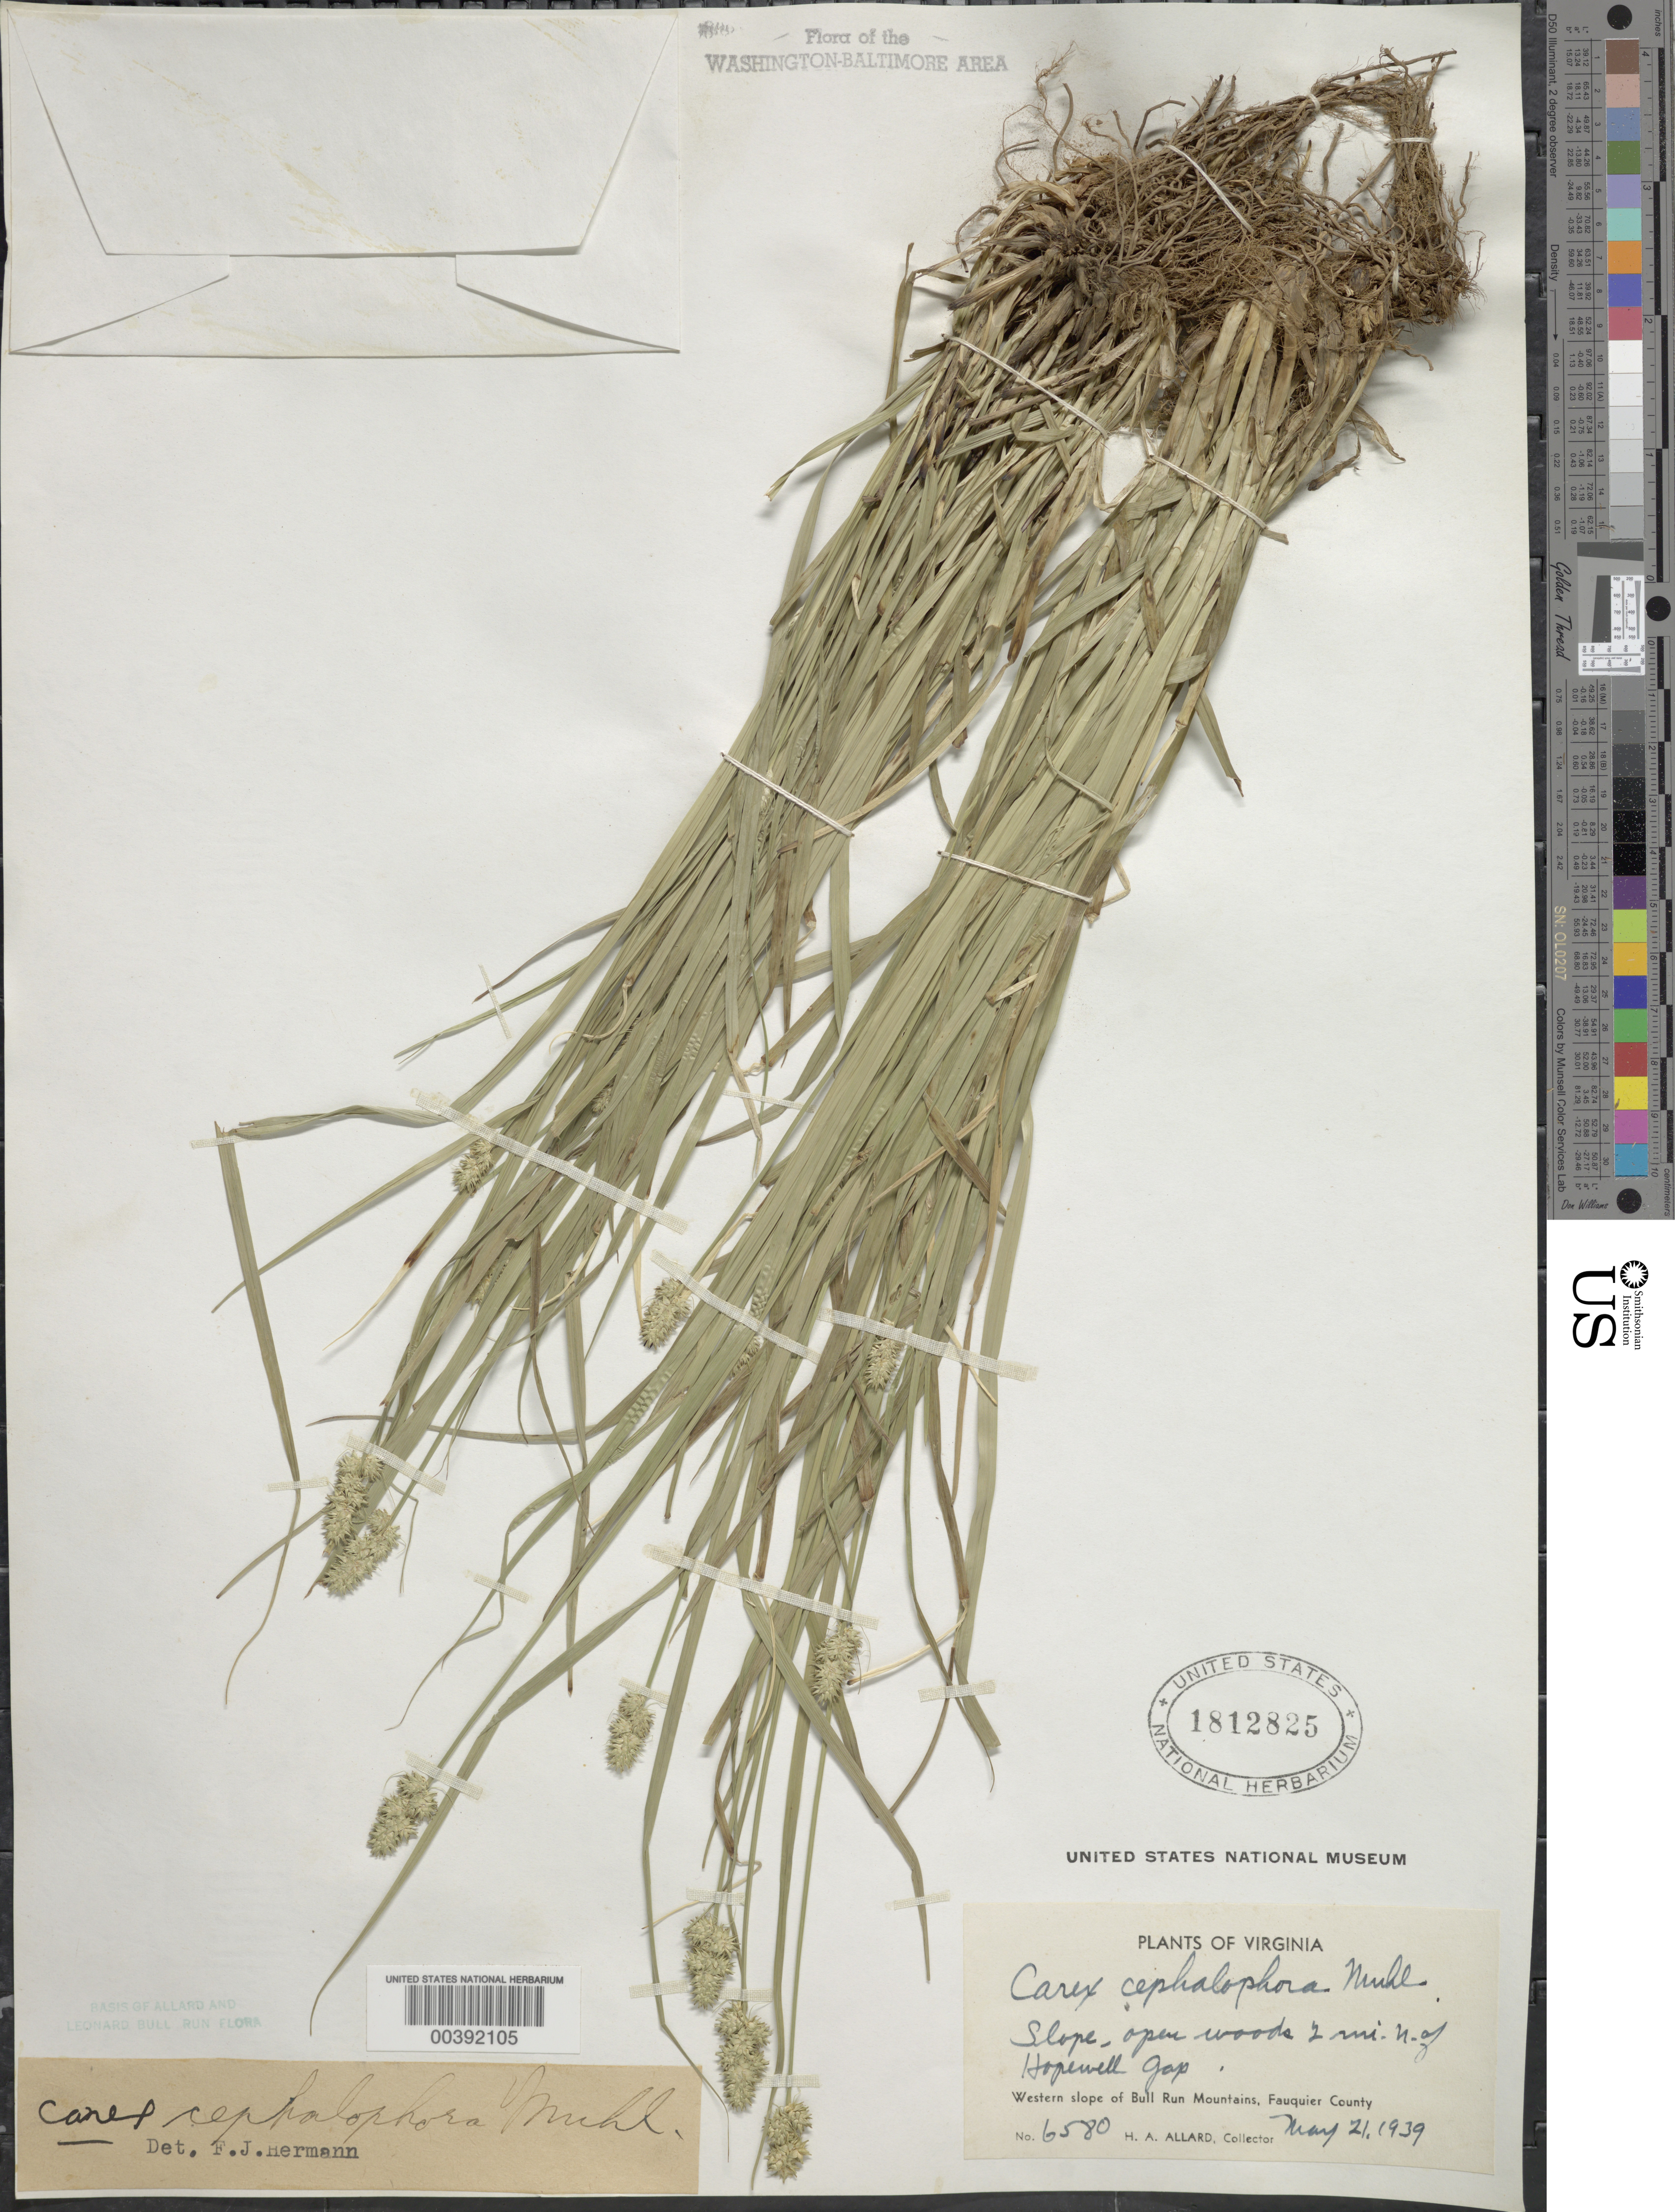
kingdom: Plantae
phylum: Tracheophyta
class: Liliopsida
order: Poales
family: Cyperaceae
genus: Carex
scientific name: Carex cephalophora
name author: Muhl. ex Willd.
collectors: H. A. Allard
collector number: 6580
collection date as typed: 21 May 1939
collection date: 1939-05-21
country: United States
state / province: Virginia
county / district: Fauquier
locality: N of Hopewell Gap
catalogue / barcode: US 1812825